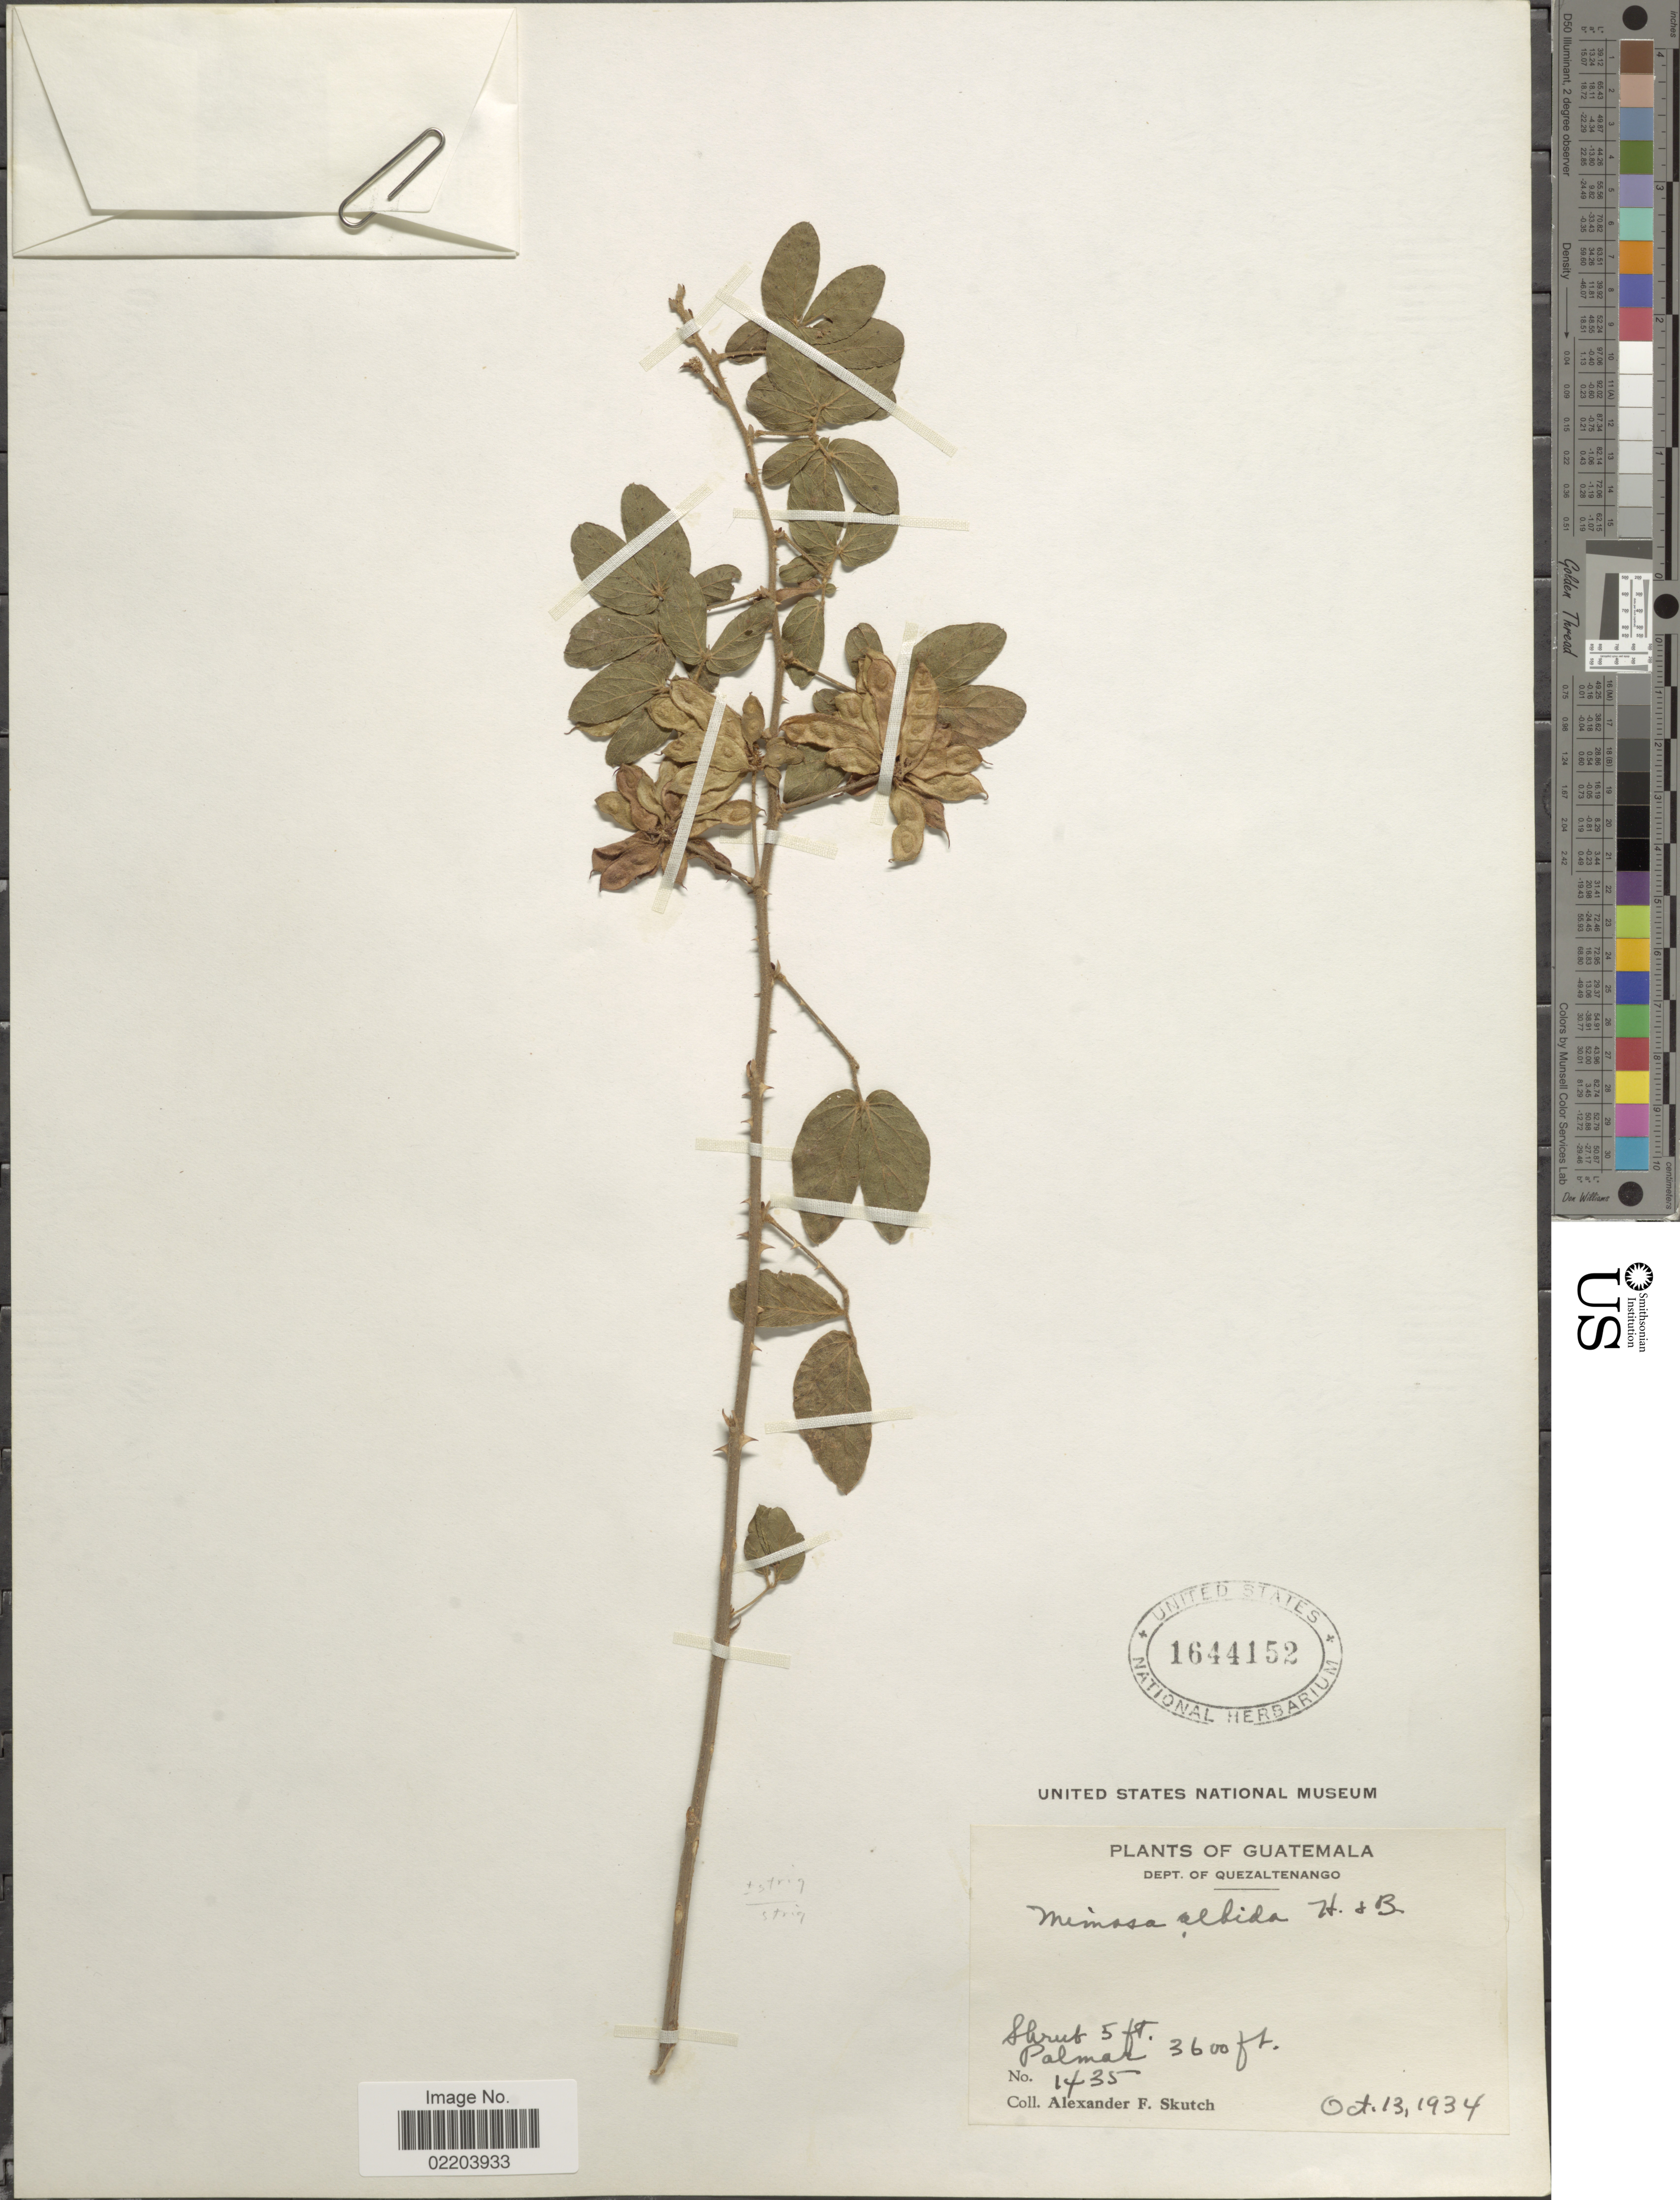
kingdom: Plantae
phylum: Tracheophyta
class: Magnoliopsida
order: Fabales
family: Fabaceae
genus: Mimosa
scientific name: Mimosa albida var. strigosa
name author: (Willd.) B.L. Rob.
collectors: A. F. Skutch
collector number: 1435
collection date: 1934-10-13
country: Guatemala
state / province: Quetzaltenango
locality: Dept of Quezaltenago, Palmar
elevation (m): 1097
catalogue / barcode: US 1644152